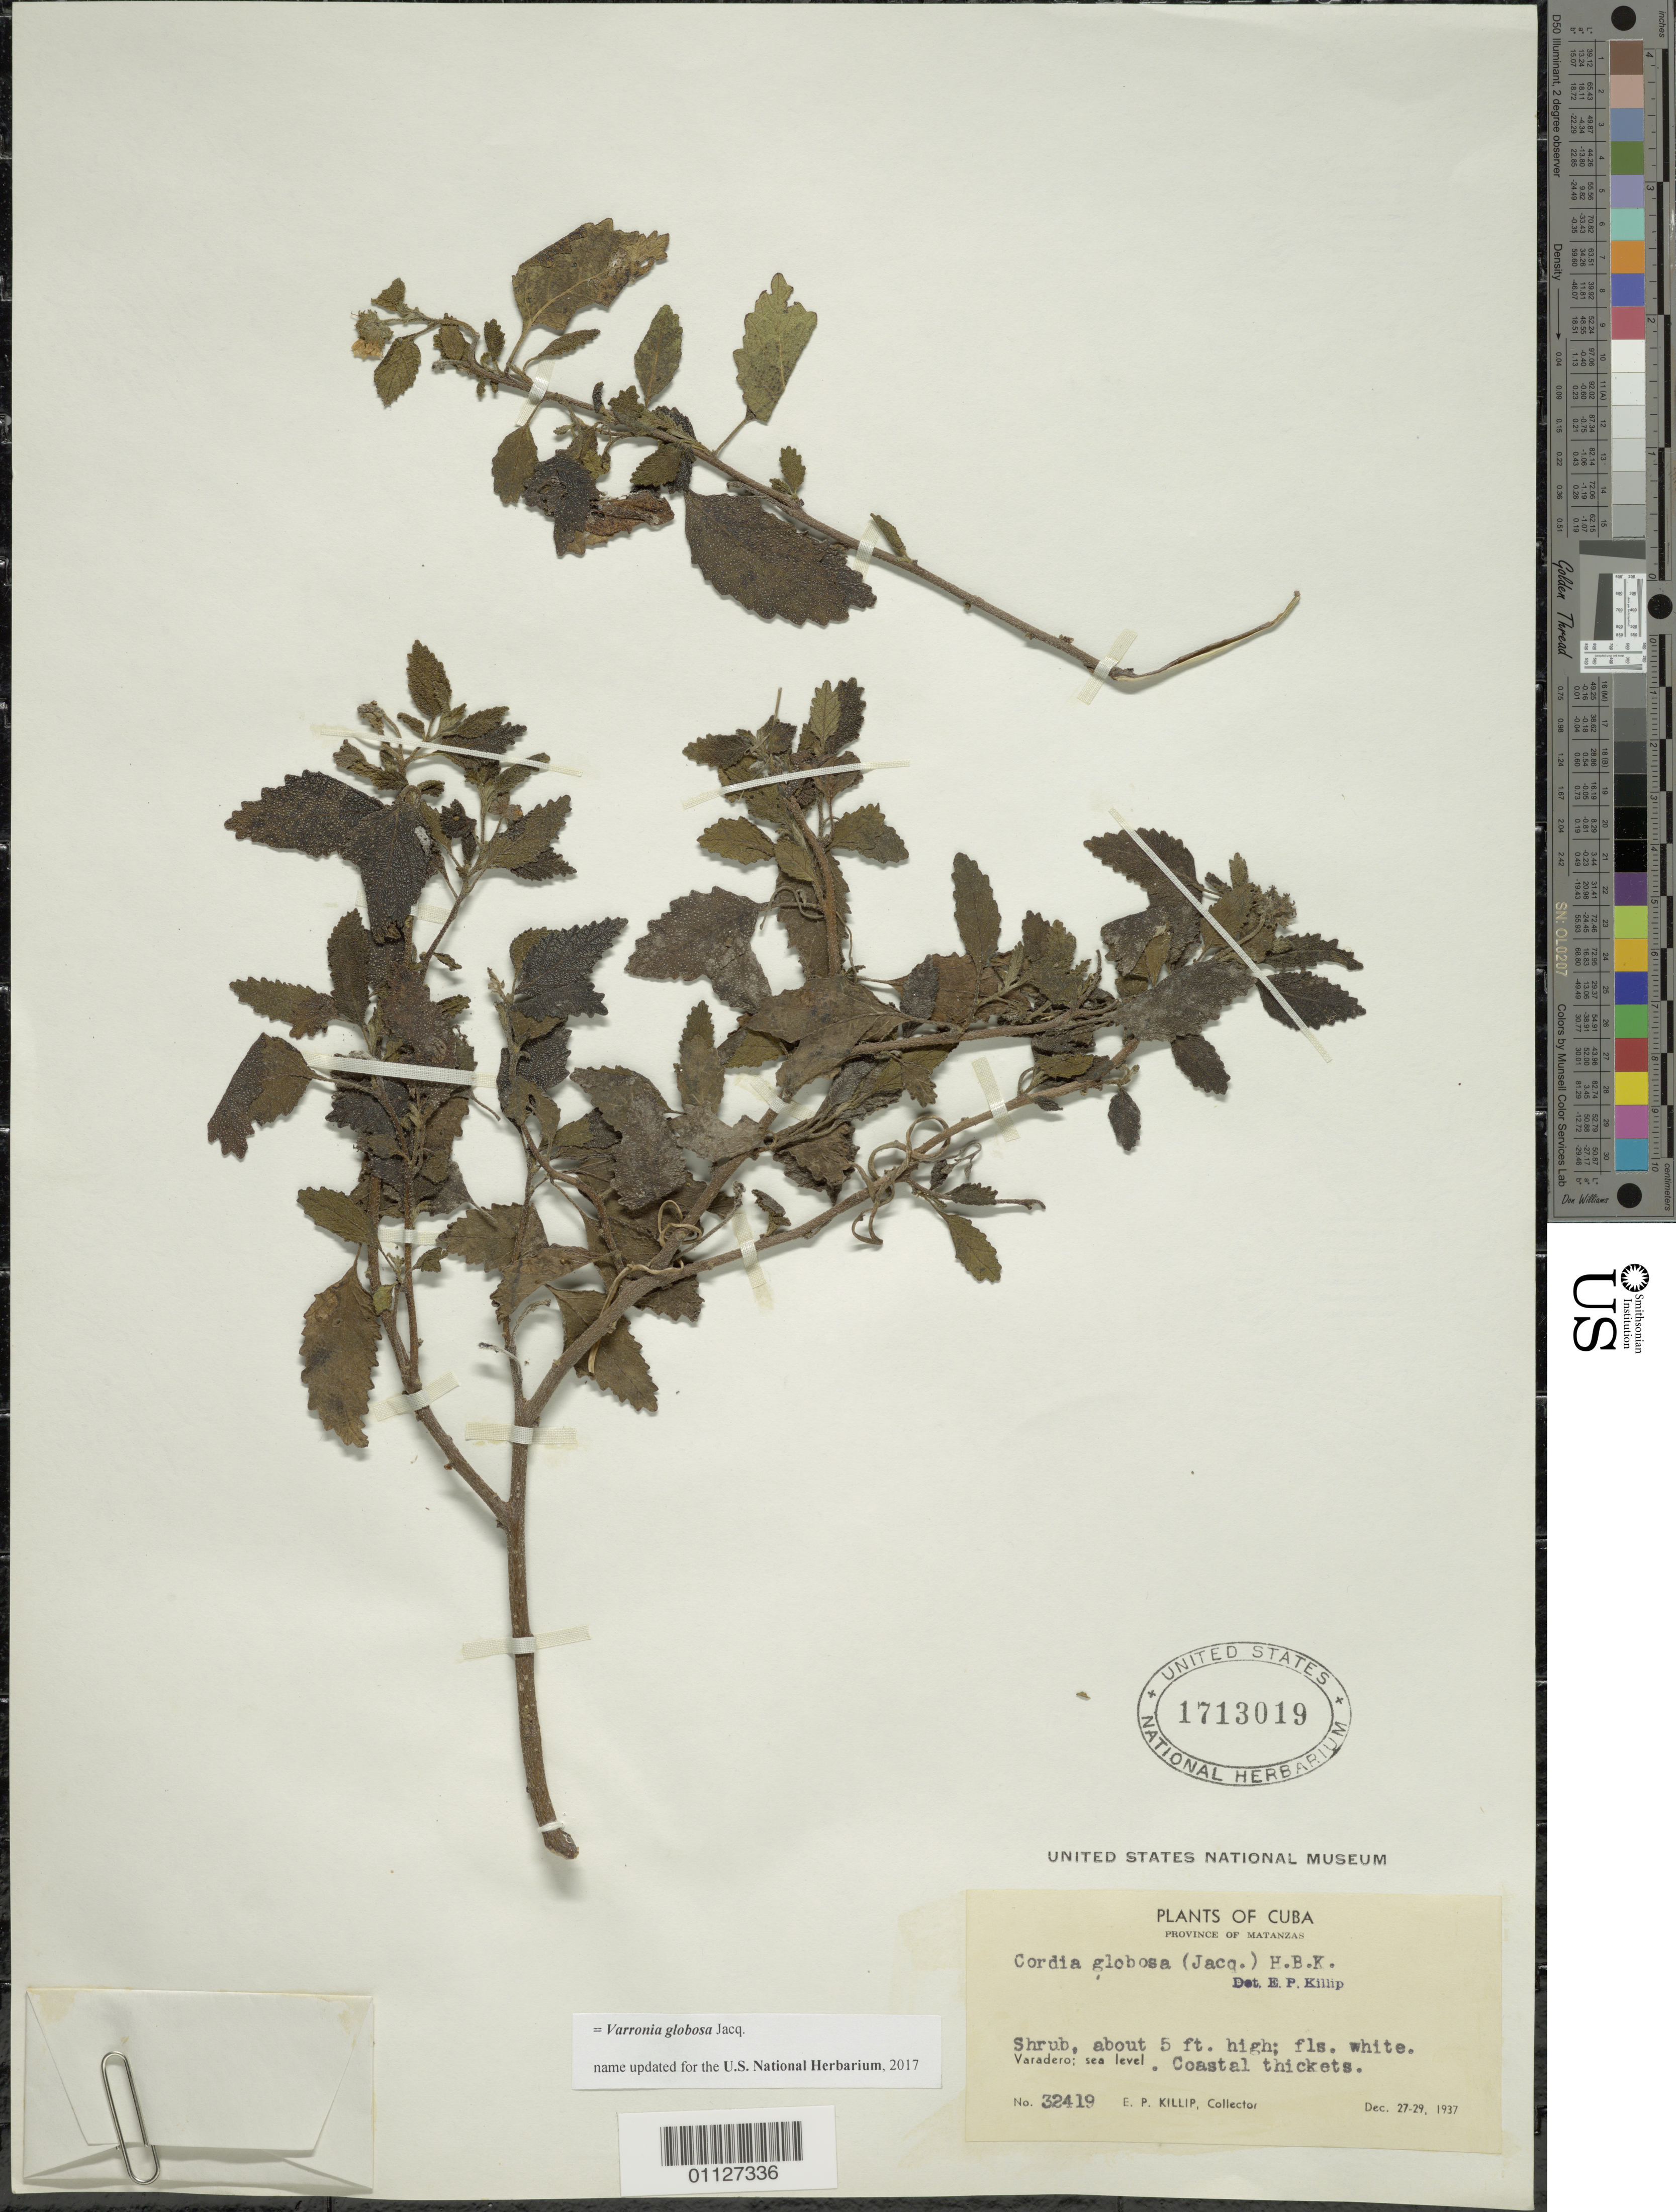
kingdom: Plantae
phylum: Tracheophyta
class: Magnoliopsida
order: Boraginales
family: Cordiaceae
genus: Varronia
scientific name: Varronia globosa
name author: Jacq.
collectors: E. P. Killip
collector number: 32419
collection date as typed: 27 Dec 1937 to 29 Dec 1937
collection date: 1937-12-27/1937-12-29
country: Cuba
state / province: Matanzas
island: Cuba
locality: Varadero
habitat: coastal thicket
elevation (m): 0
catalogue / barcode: US 1713019